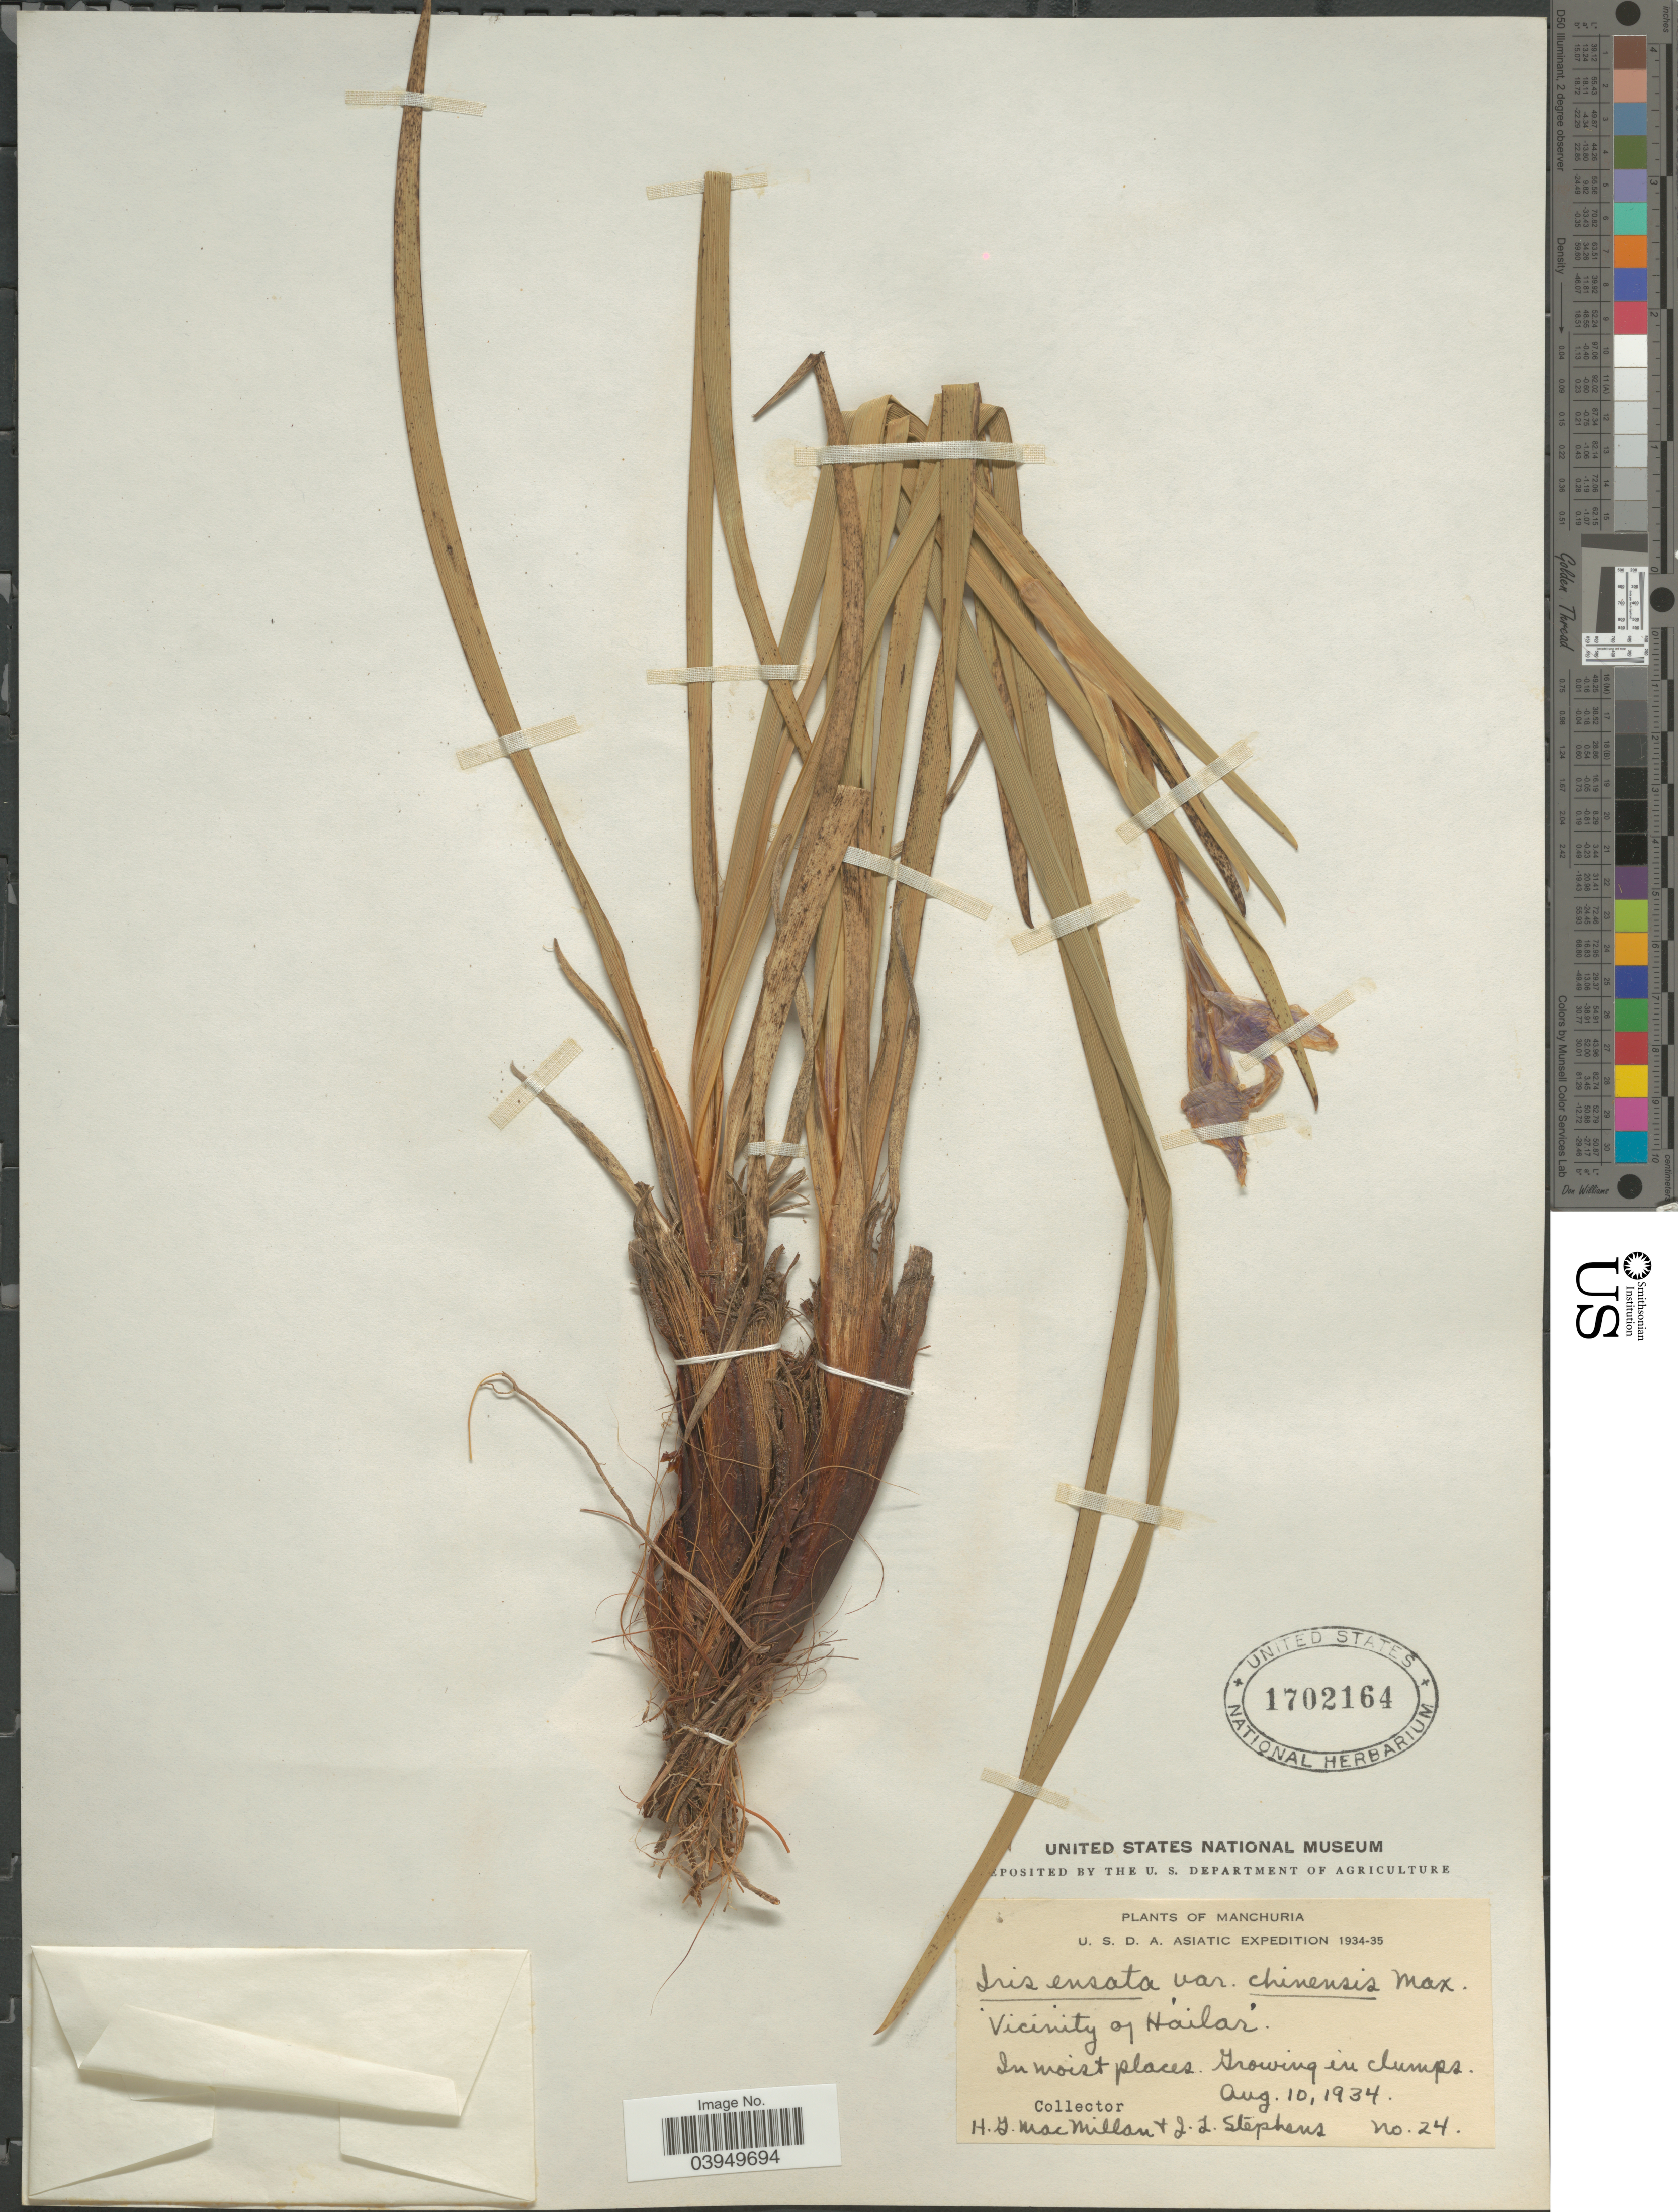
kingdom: Plantae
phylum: Tracheophyta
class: Liliopsida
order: Asparagales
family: Iridaceae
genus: Iris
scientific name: Iris ensata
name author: Thunb.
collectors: H. MacMillan & J. Stephens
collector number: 24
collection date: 1934-08-10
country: China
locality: Manchuria. Vicinity of Hailar.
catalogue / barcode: US 1702164